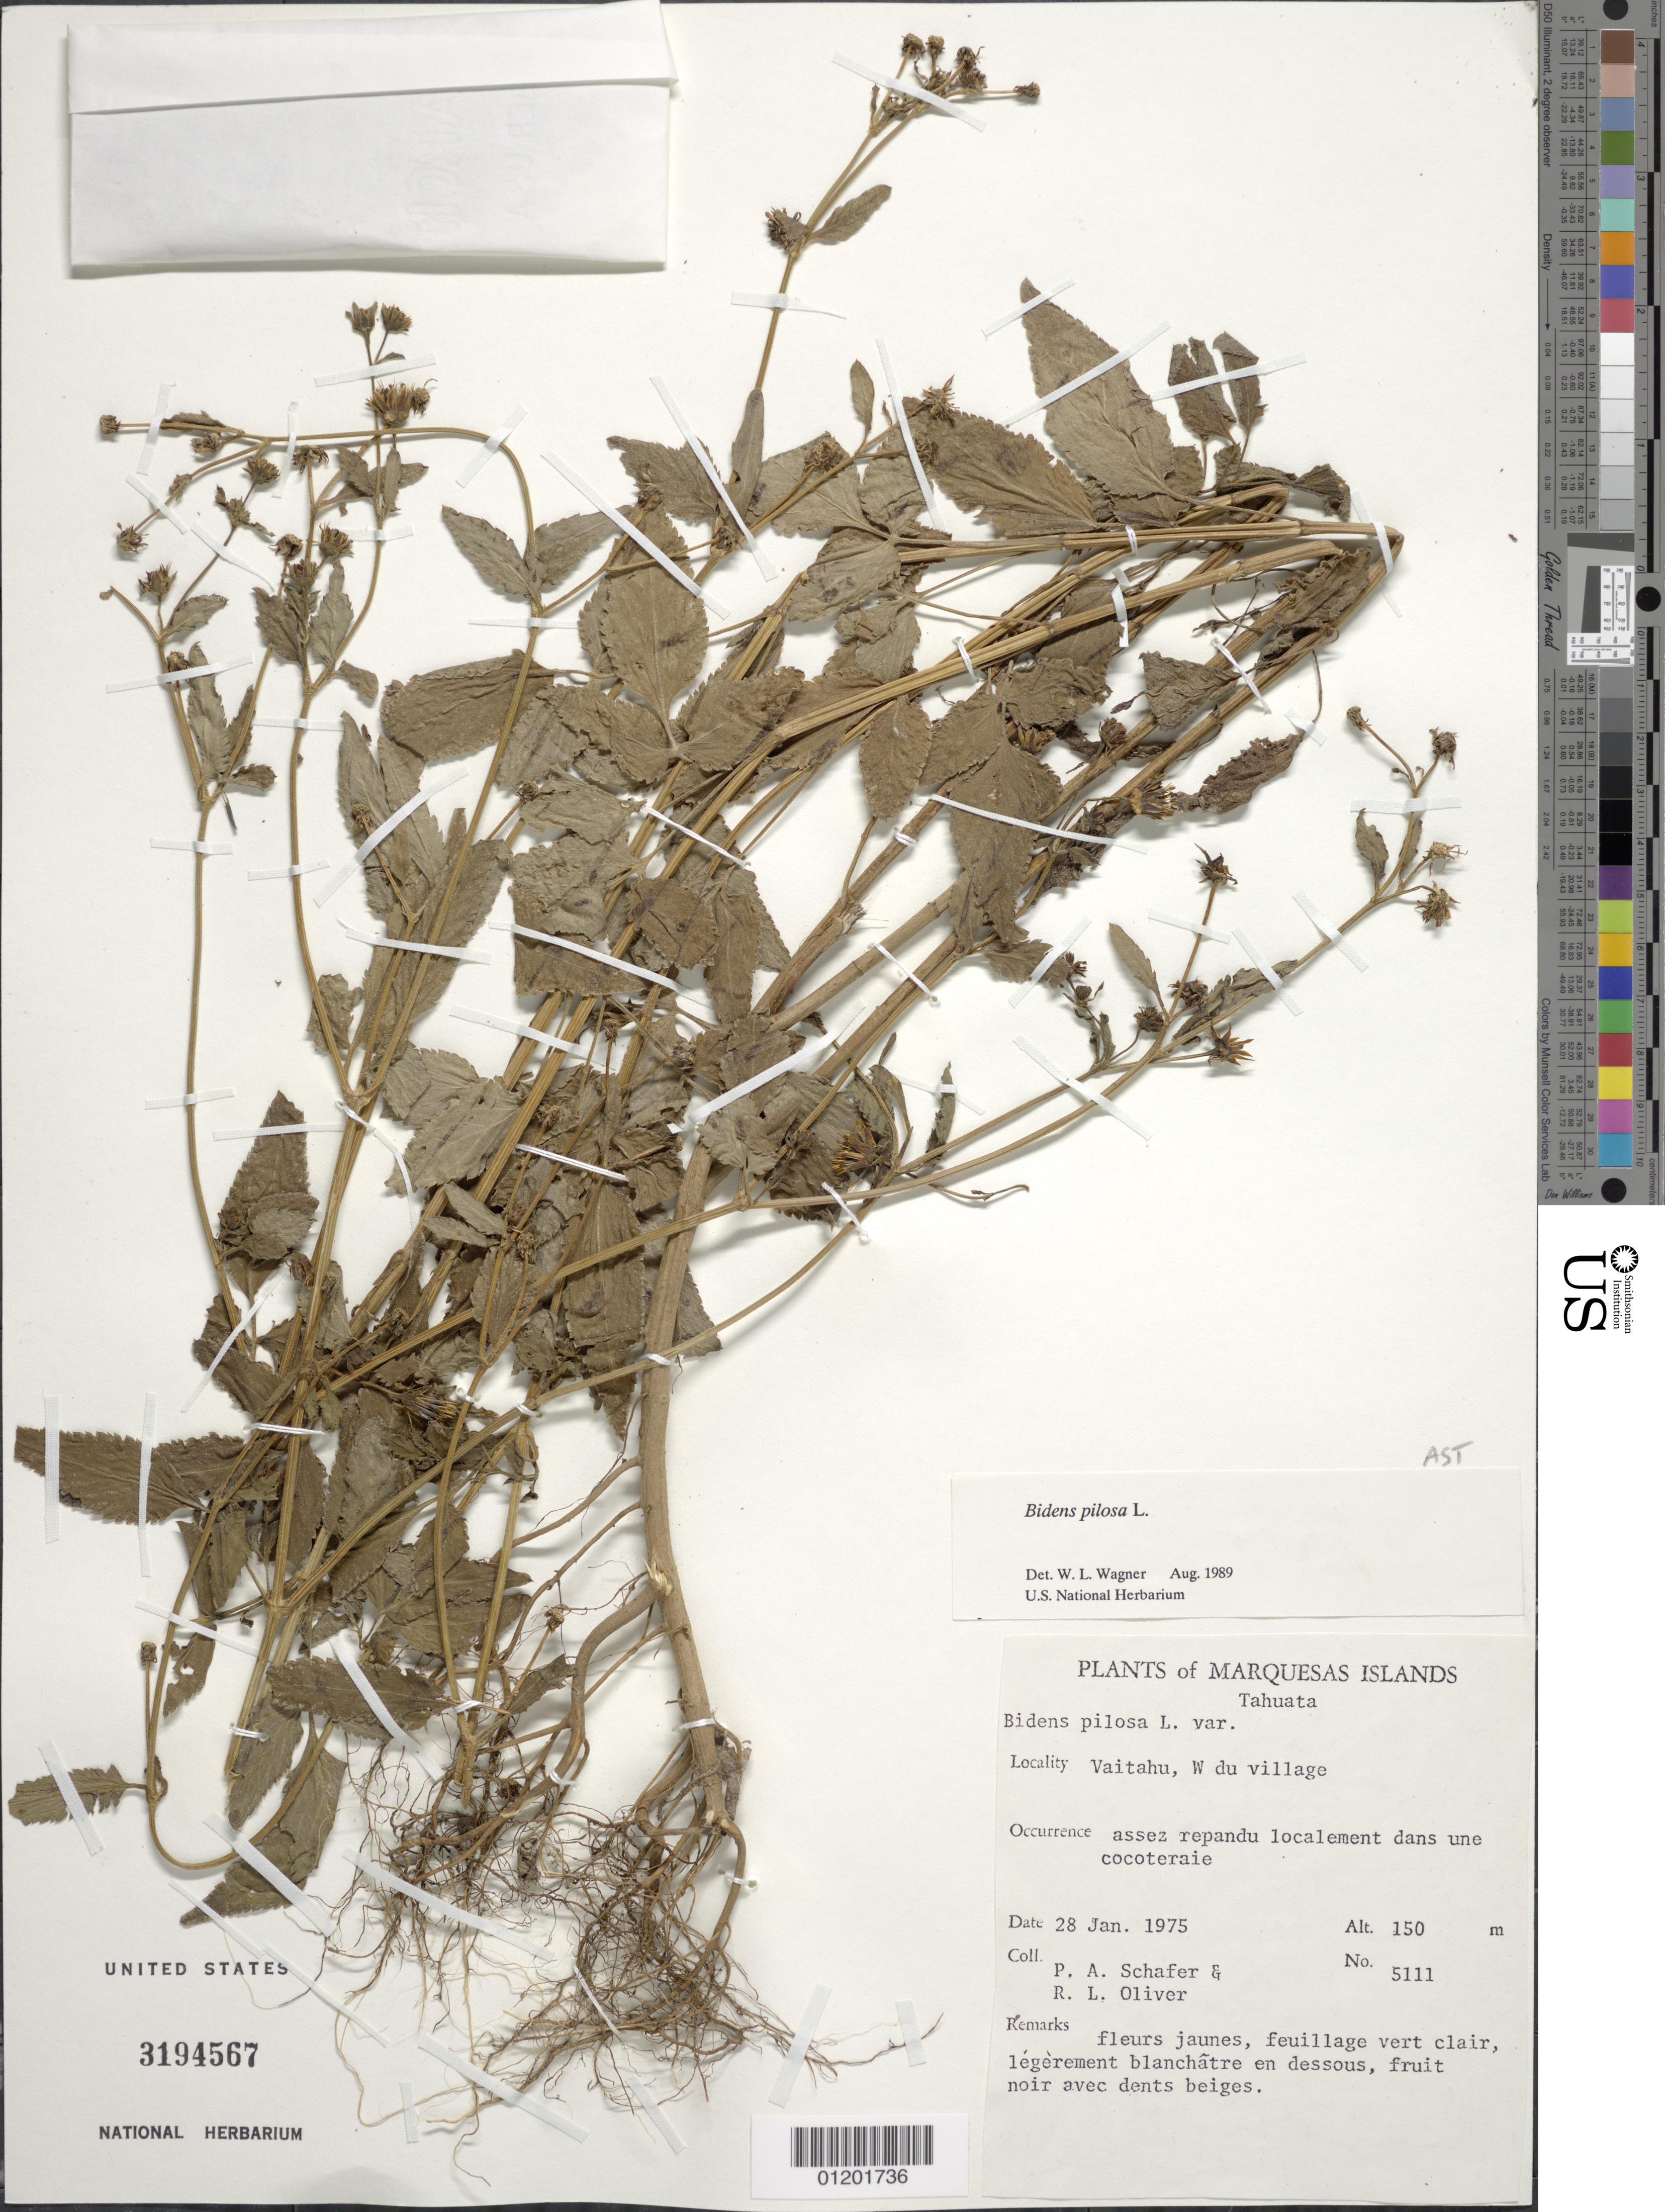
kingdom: Plantae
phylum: Tracheophyta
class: Magnoliopsida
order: Asterales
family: Asteraceae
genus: Bidens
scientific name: Bidens pilosa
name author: L.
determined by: Wagner, W. L., (BOT), Smithsonian Institution - National Museum of Natural History (UNITED STATES)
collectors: P. A. Schäfer & R. L. Oliver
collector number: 5111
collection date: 1975-01-28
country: French Polynesia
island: Tahuata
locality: Vaitahu, W du village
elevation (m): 150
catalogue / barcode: US 3194567